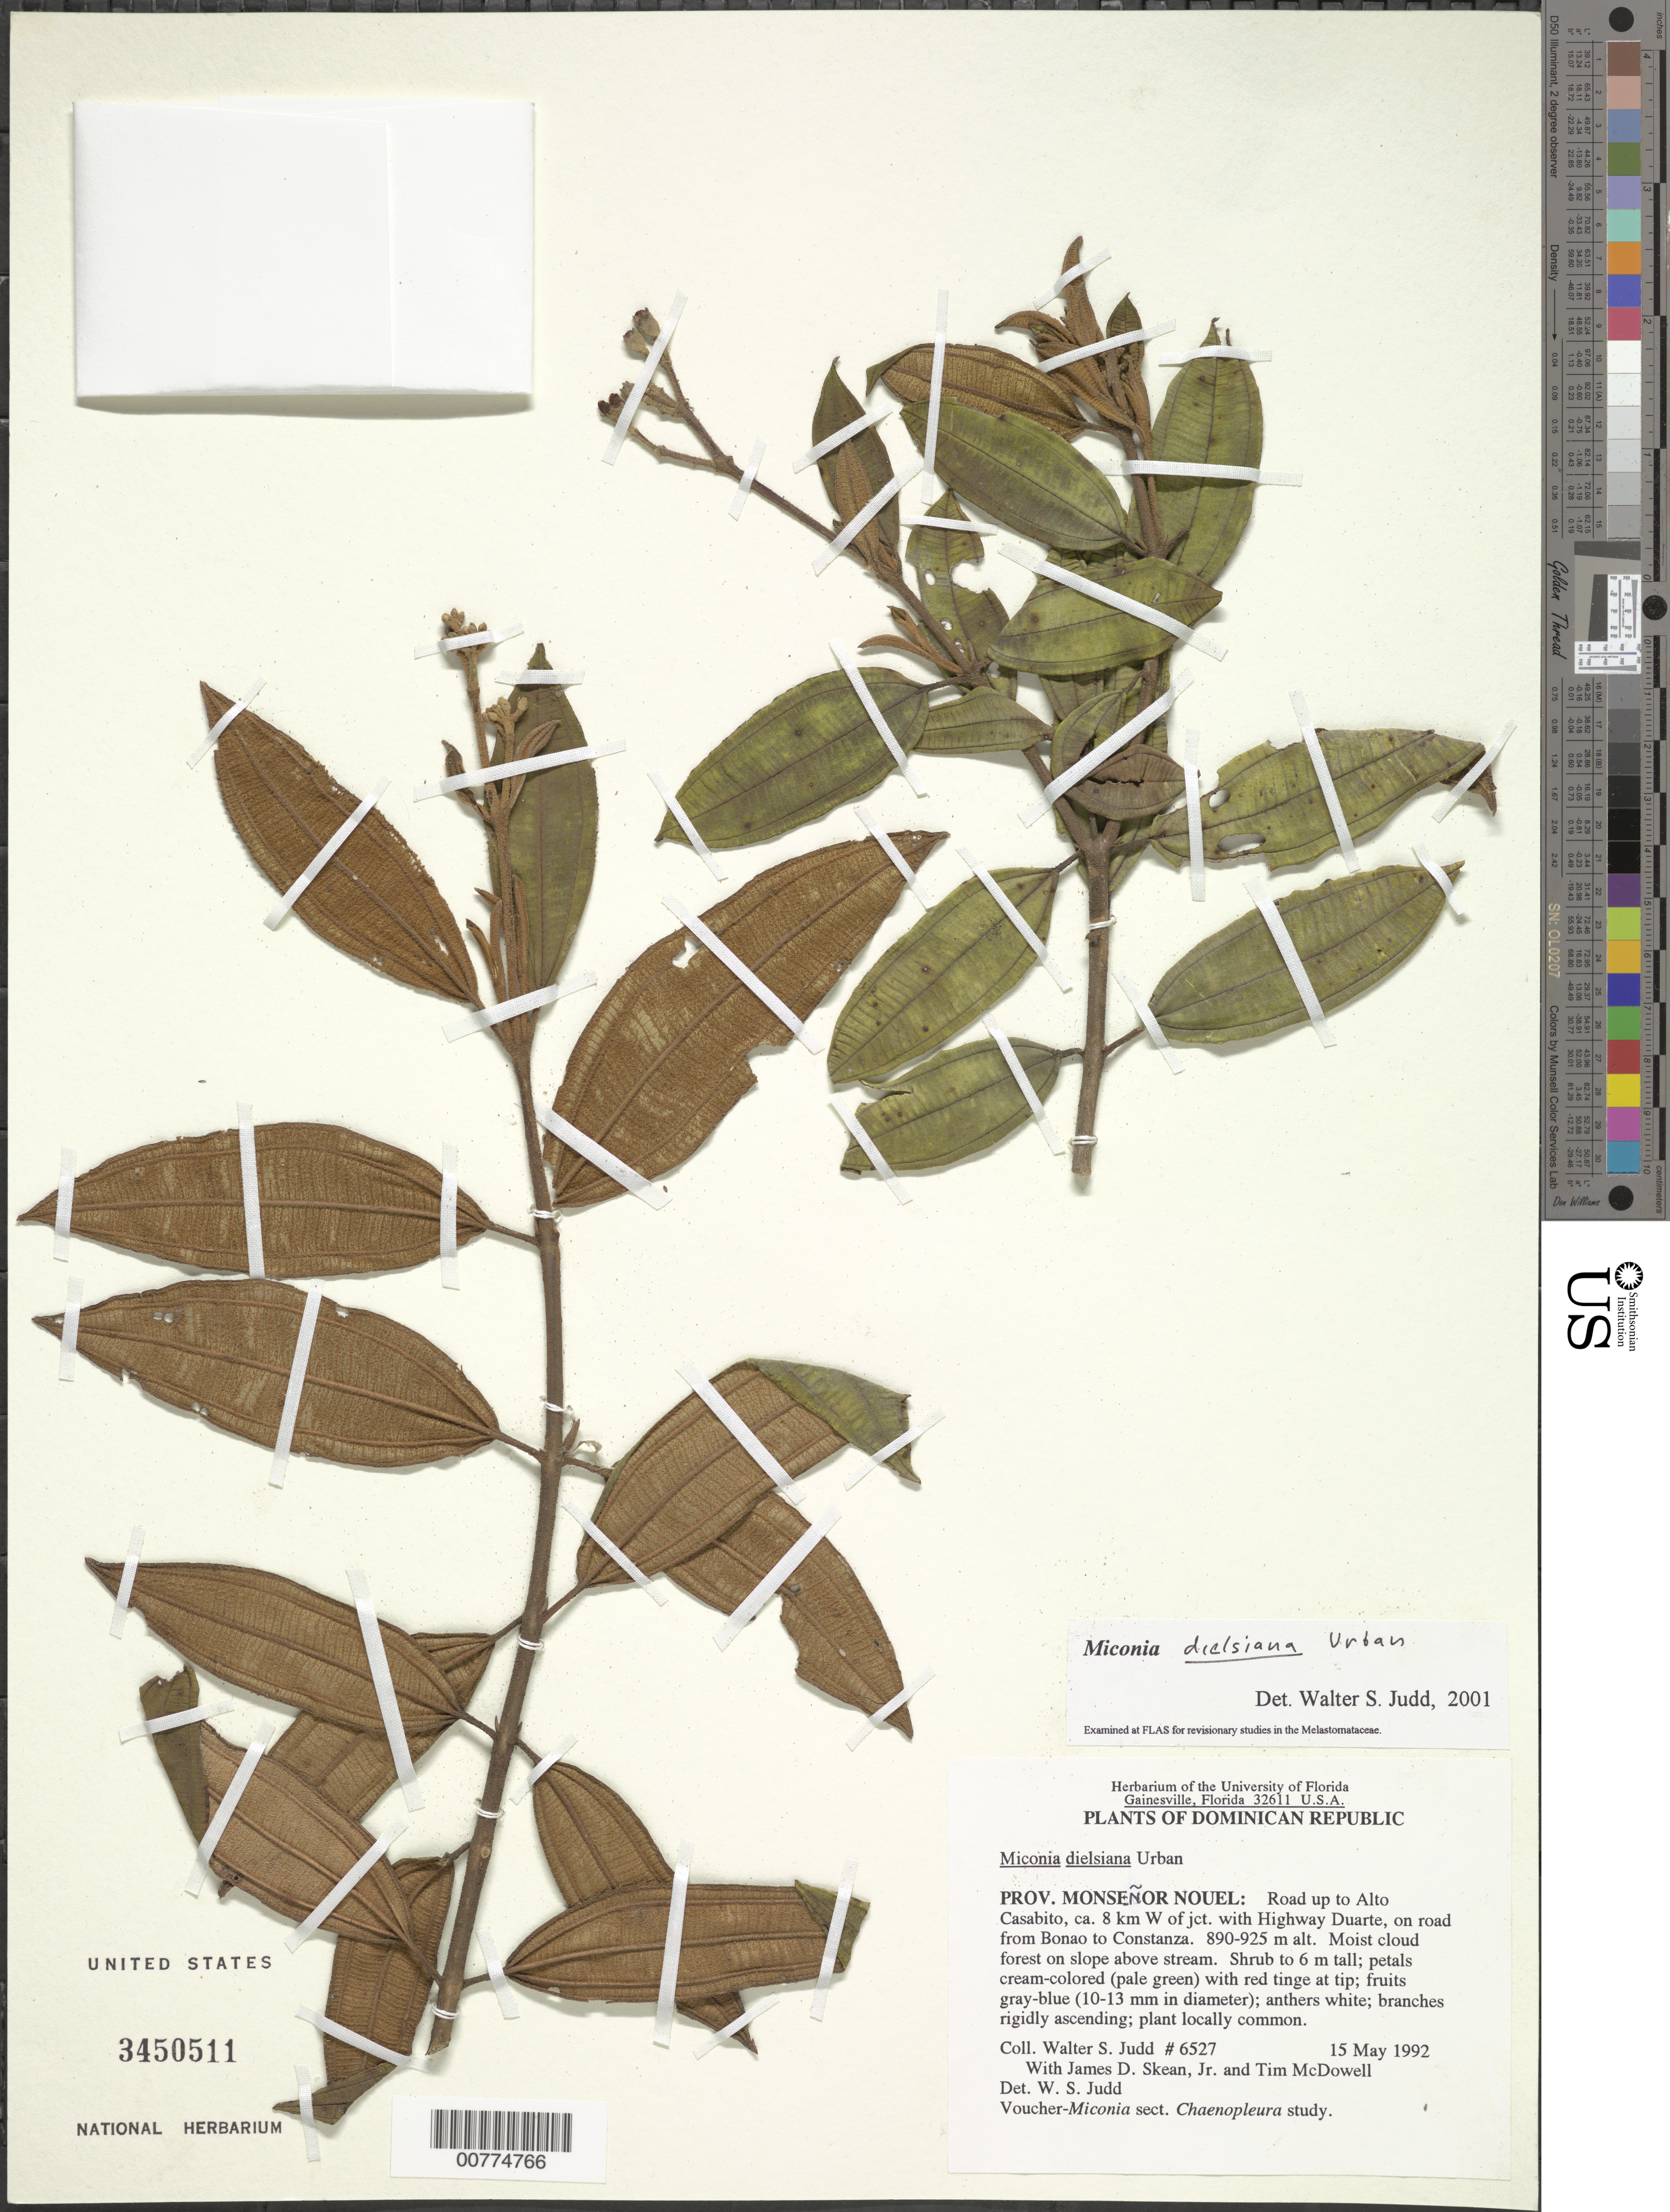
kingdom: Plantae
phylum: Tracheophyta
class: Magnoliopsida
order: Myrtales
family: Melastomataceae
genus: Miconia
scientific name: Miconia dielsiana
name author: Urb.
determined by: Judd, Walter S.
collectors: W. S. Judd, J. D. Skean & T. McDowell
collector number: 6527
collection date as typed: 15 May 1992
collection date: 1992-05-15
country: Dominican Republic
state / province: Monseñor Nouel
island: Hispaniola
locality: Road up to Alto Casabito, 8 km W of jct. with Highway Duarte, on road from Bonao to Constanza.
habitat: Moist cloud forest on slope above stream.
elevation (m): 890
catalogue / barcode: US 3450511